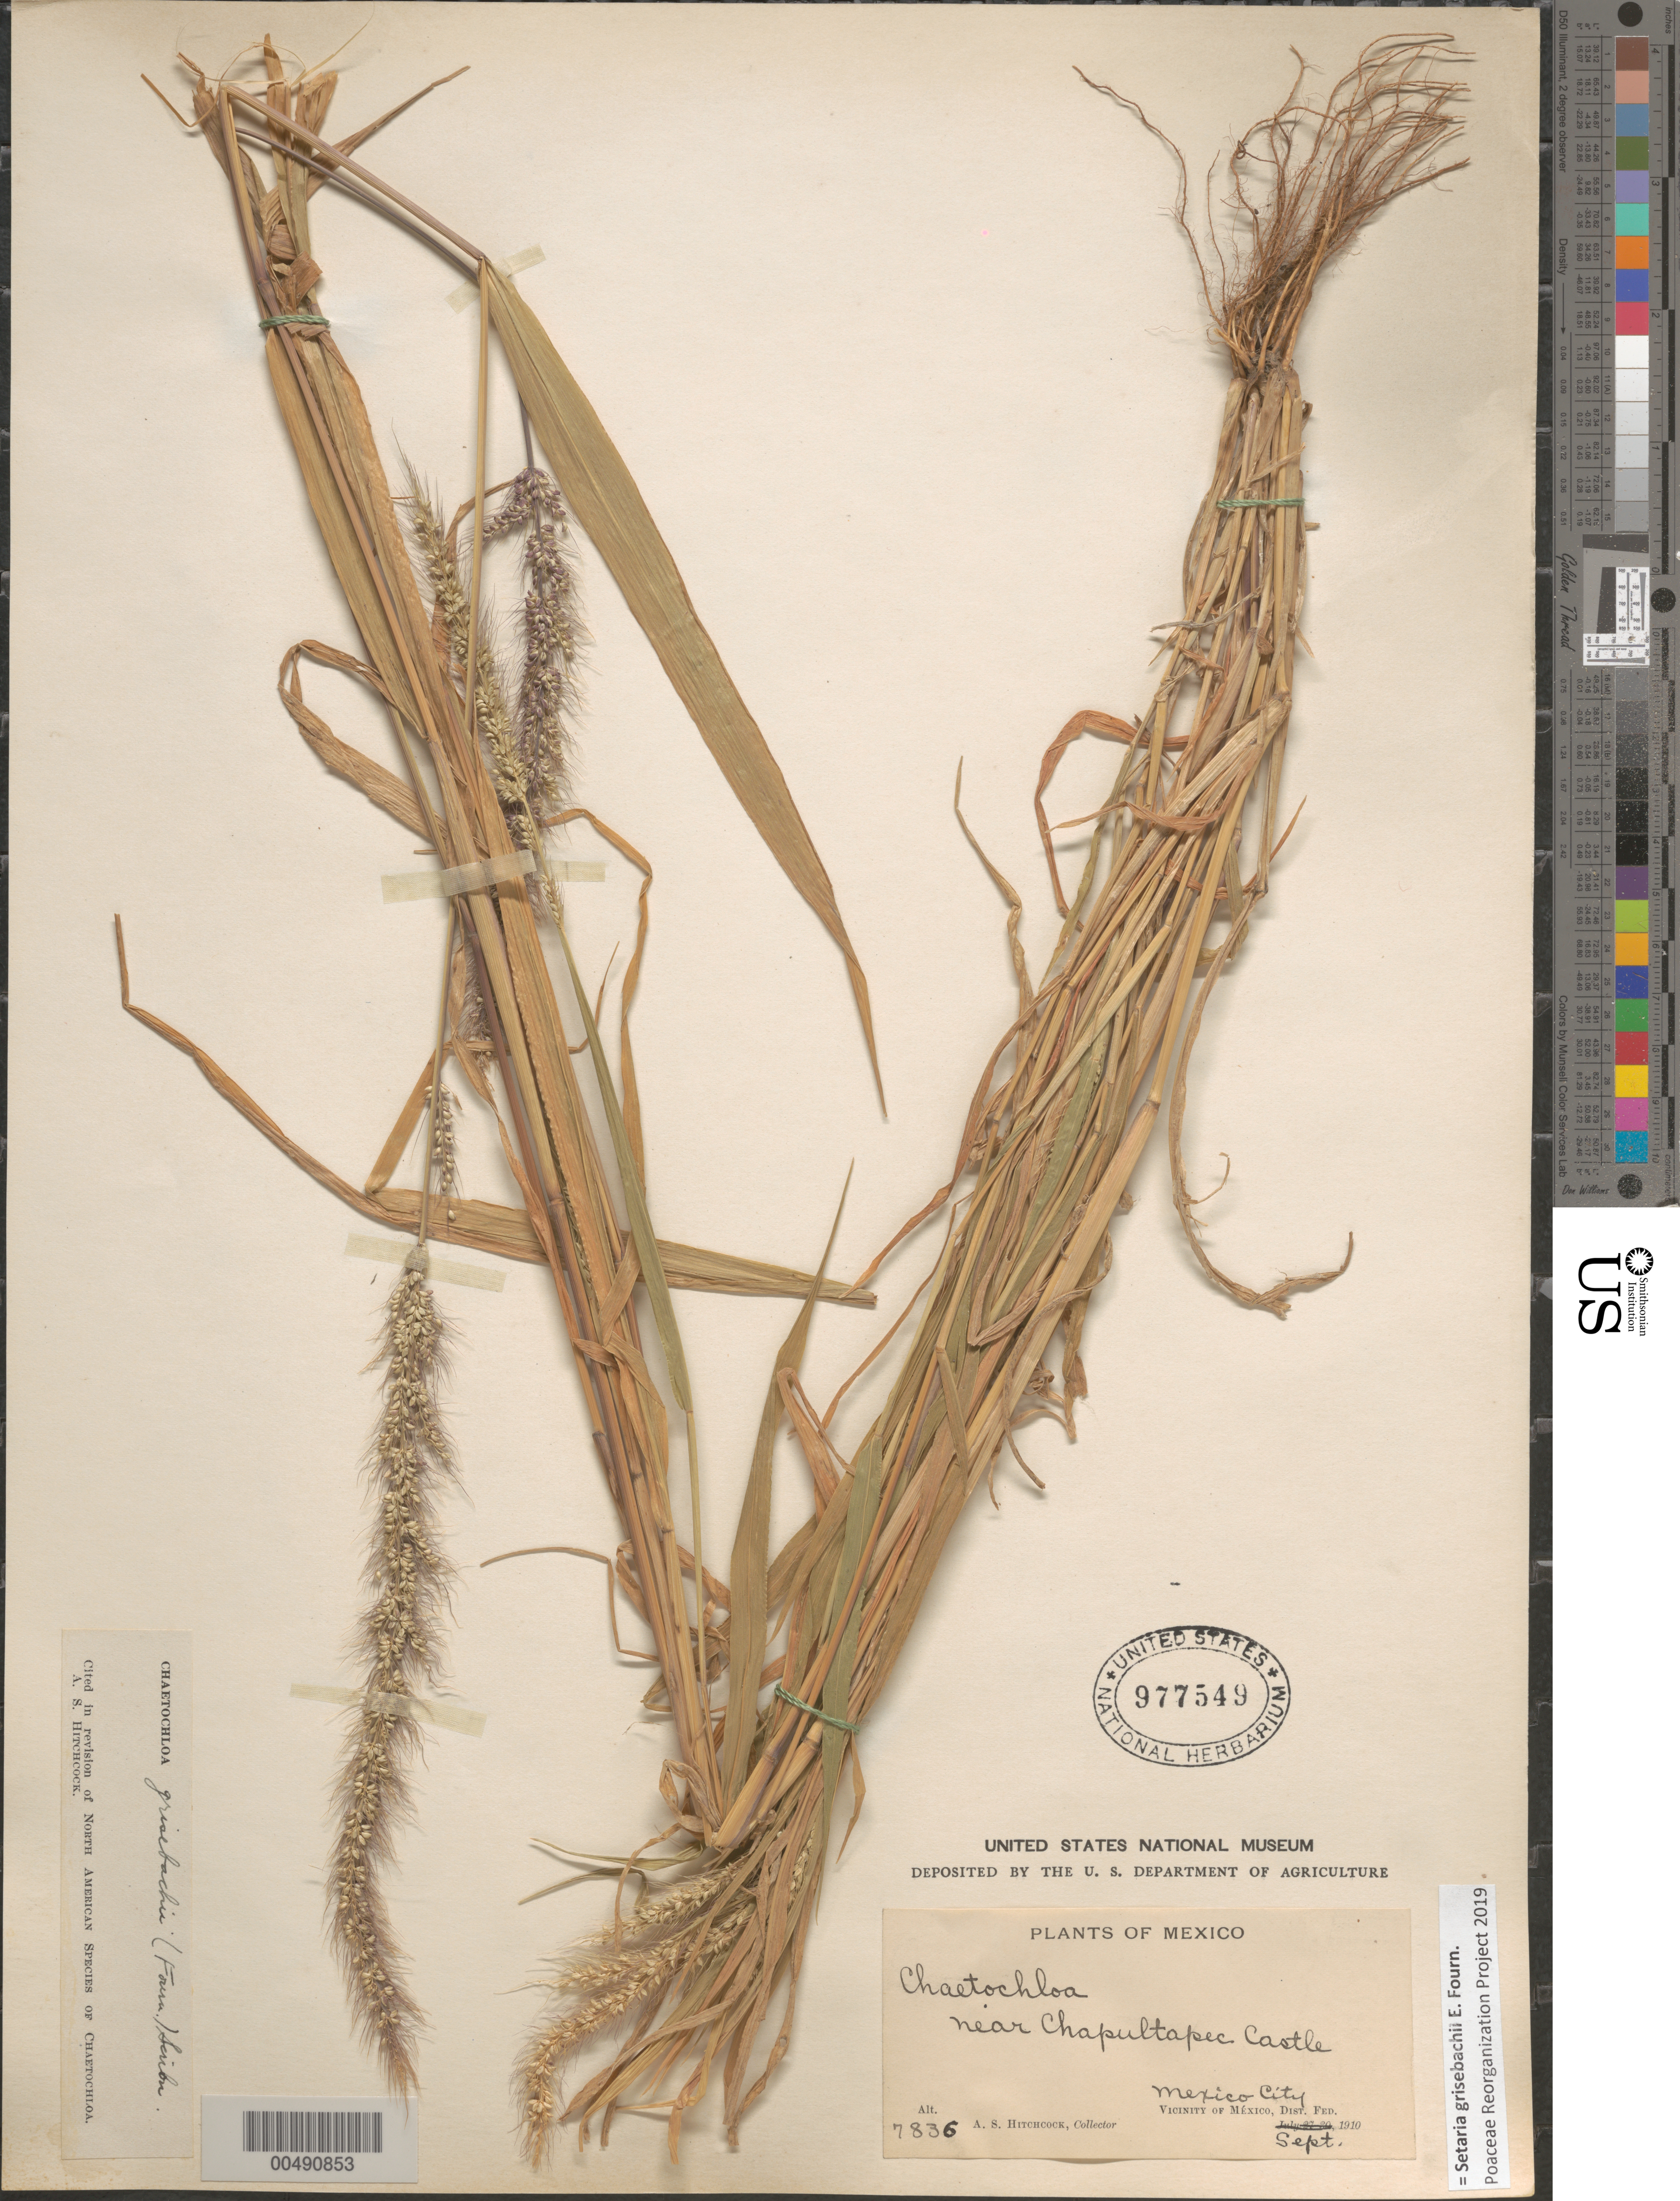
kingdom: Plantae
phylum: Tracheophyta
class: Liliopsida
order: Poales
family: Poaceae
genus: Setaria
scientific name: Setaria grisebachii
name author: E. Fourn.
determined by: Poaceae Reorganization Project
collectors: A. S. Hitchcock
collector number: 7836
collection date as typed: Sep 1910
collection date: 1910-09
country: Mexico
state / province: Distrito Federal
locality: Mexico City, near Chapultapec Castle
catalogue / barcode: US 977549